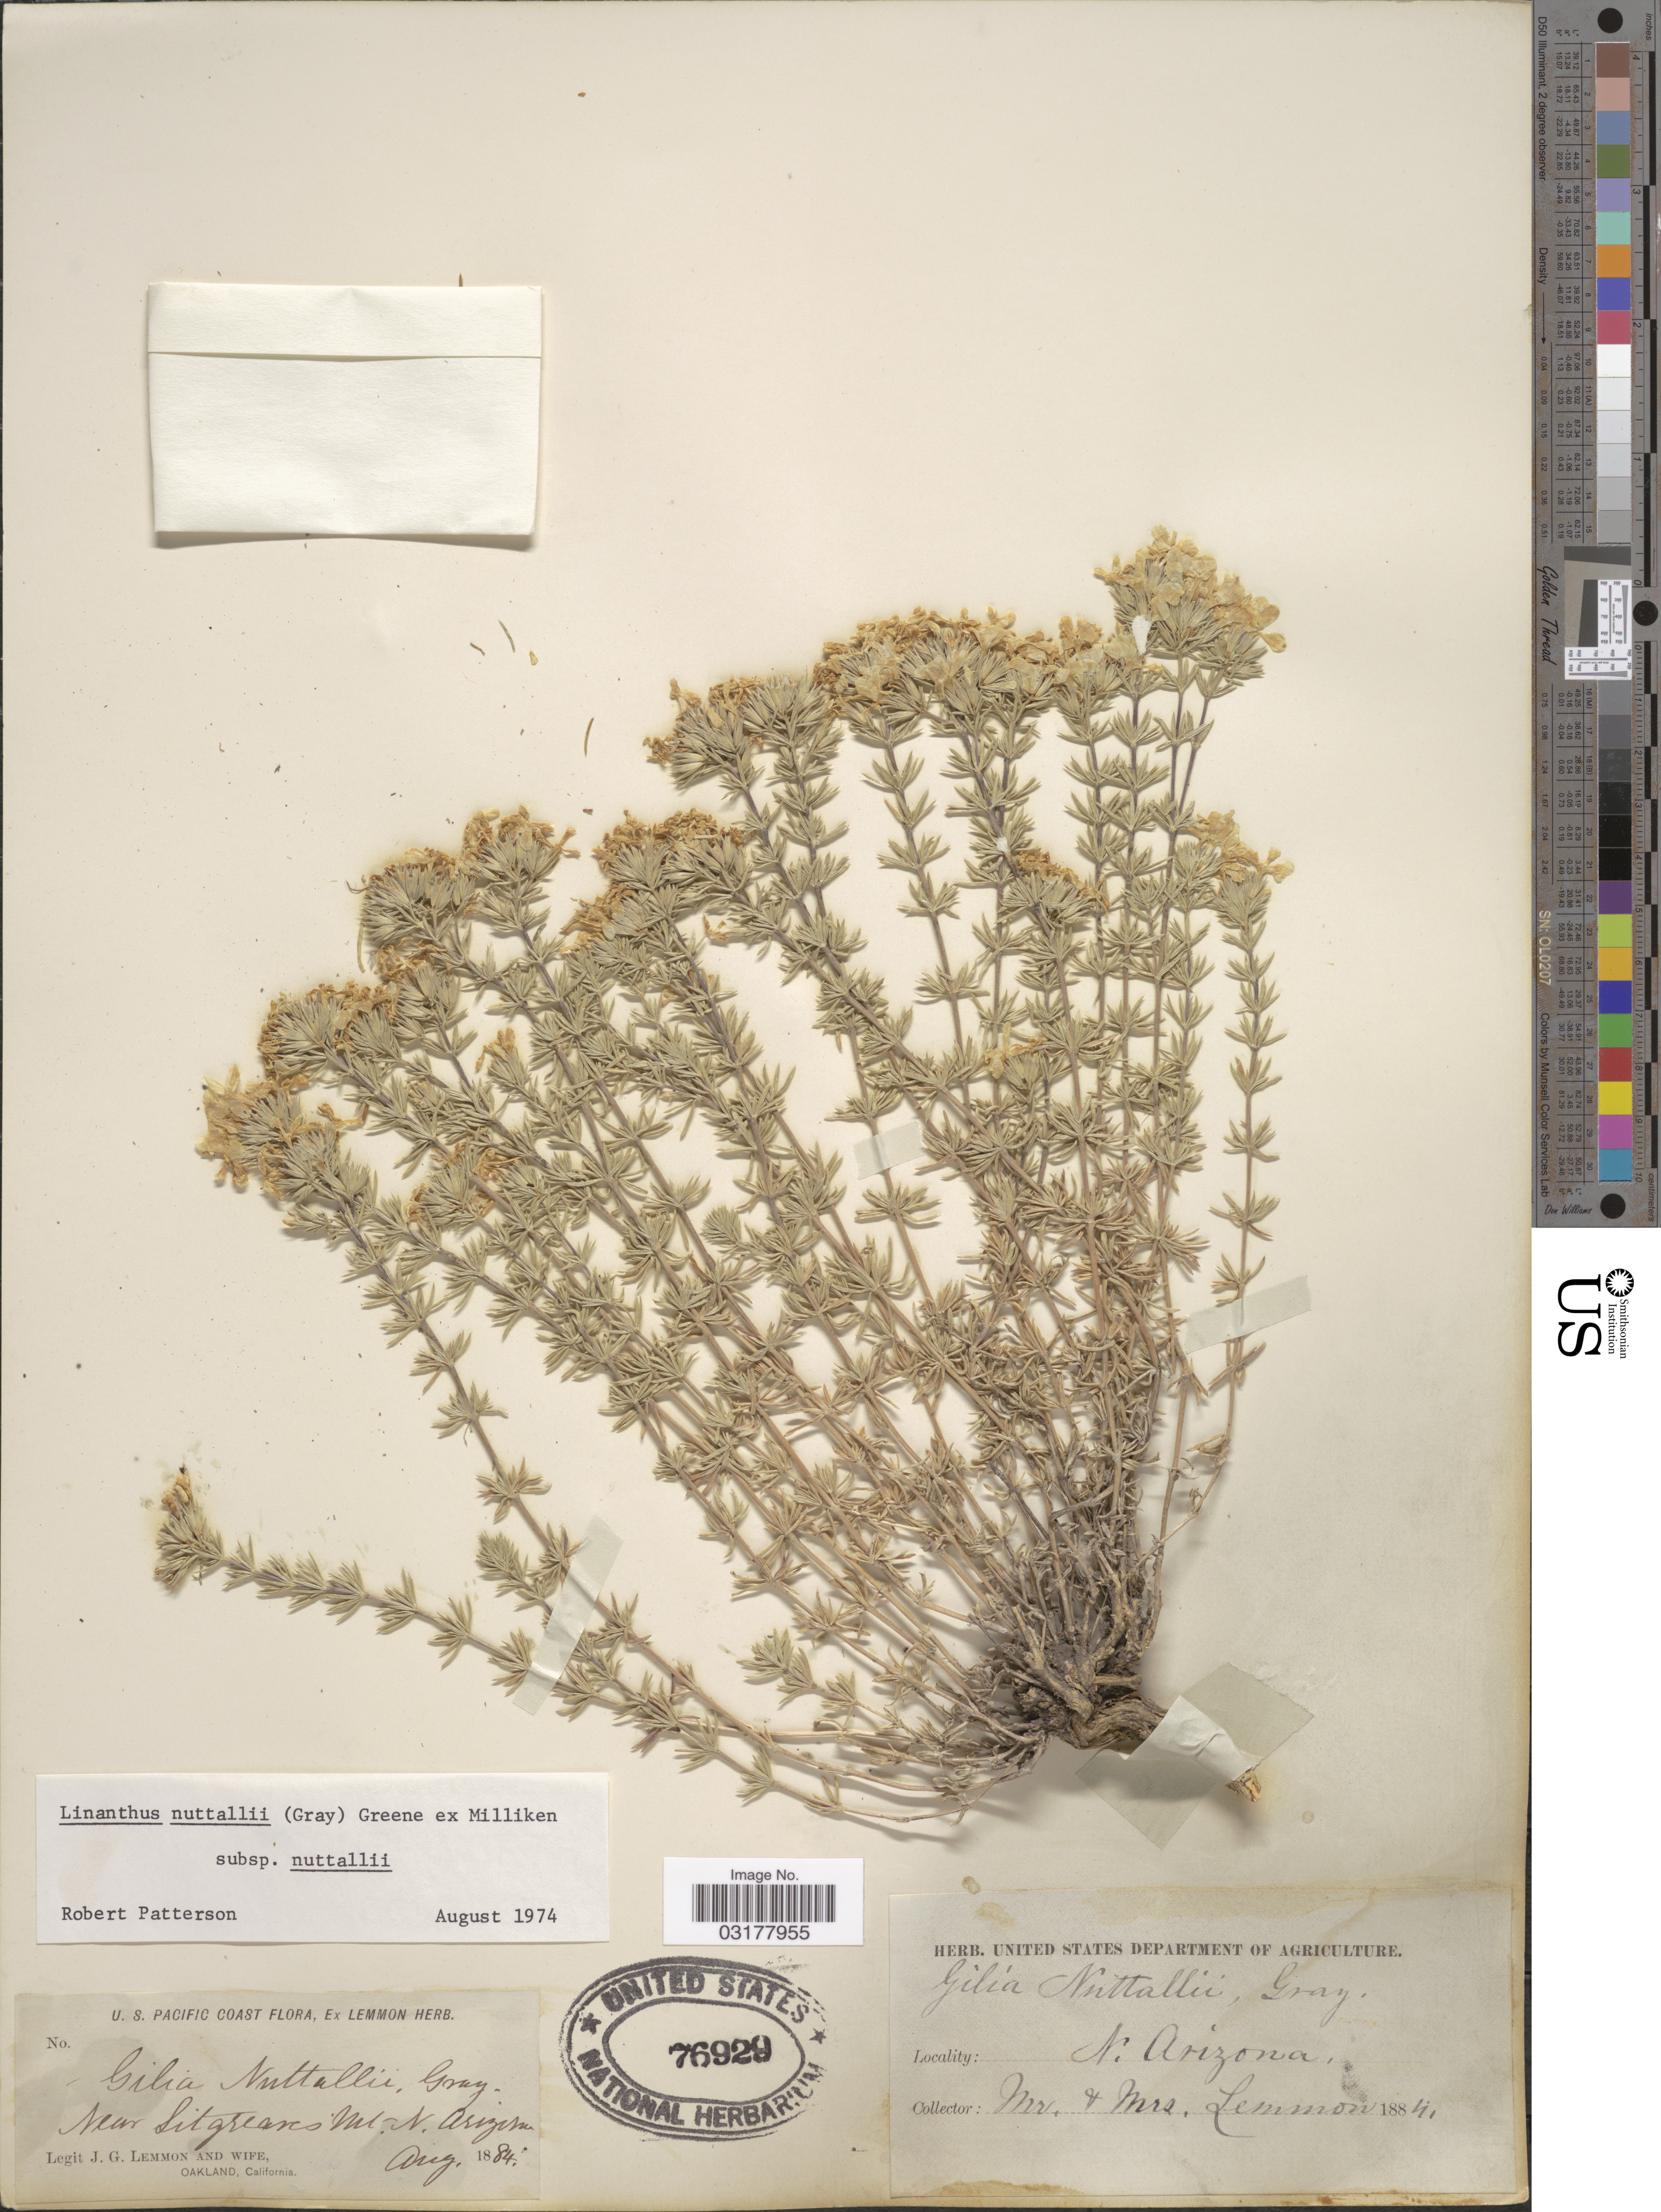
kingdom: Plantae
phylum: Tracheophyta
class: Magnoliopsida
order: Ericales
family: Polemoniaceae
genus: Leptosiphon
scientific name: Leptosiphon nuttallii subsp. nuttallii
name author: (A. Gray) J.M. Porter & L.A. Johnson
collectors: J. Lemmon & Mrs. J. G. Lemmon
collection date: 1884-08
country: United States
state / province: Arizona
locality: U.S. Pacific Coast, Near Sitgreaves Mt. N. Arizona.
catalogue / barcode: US 76929